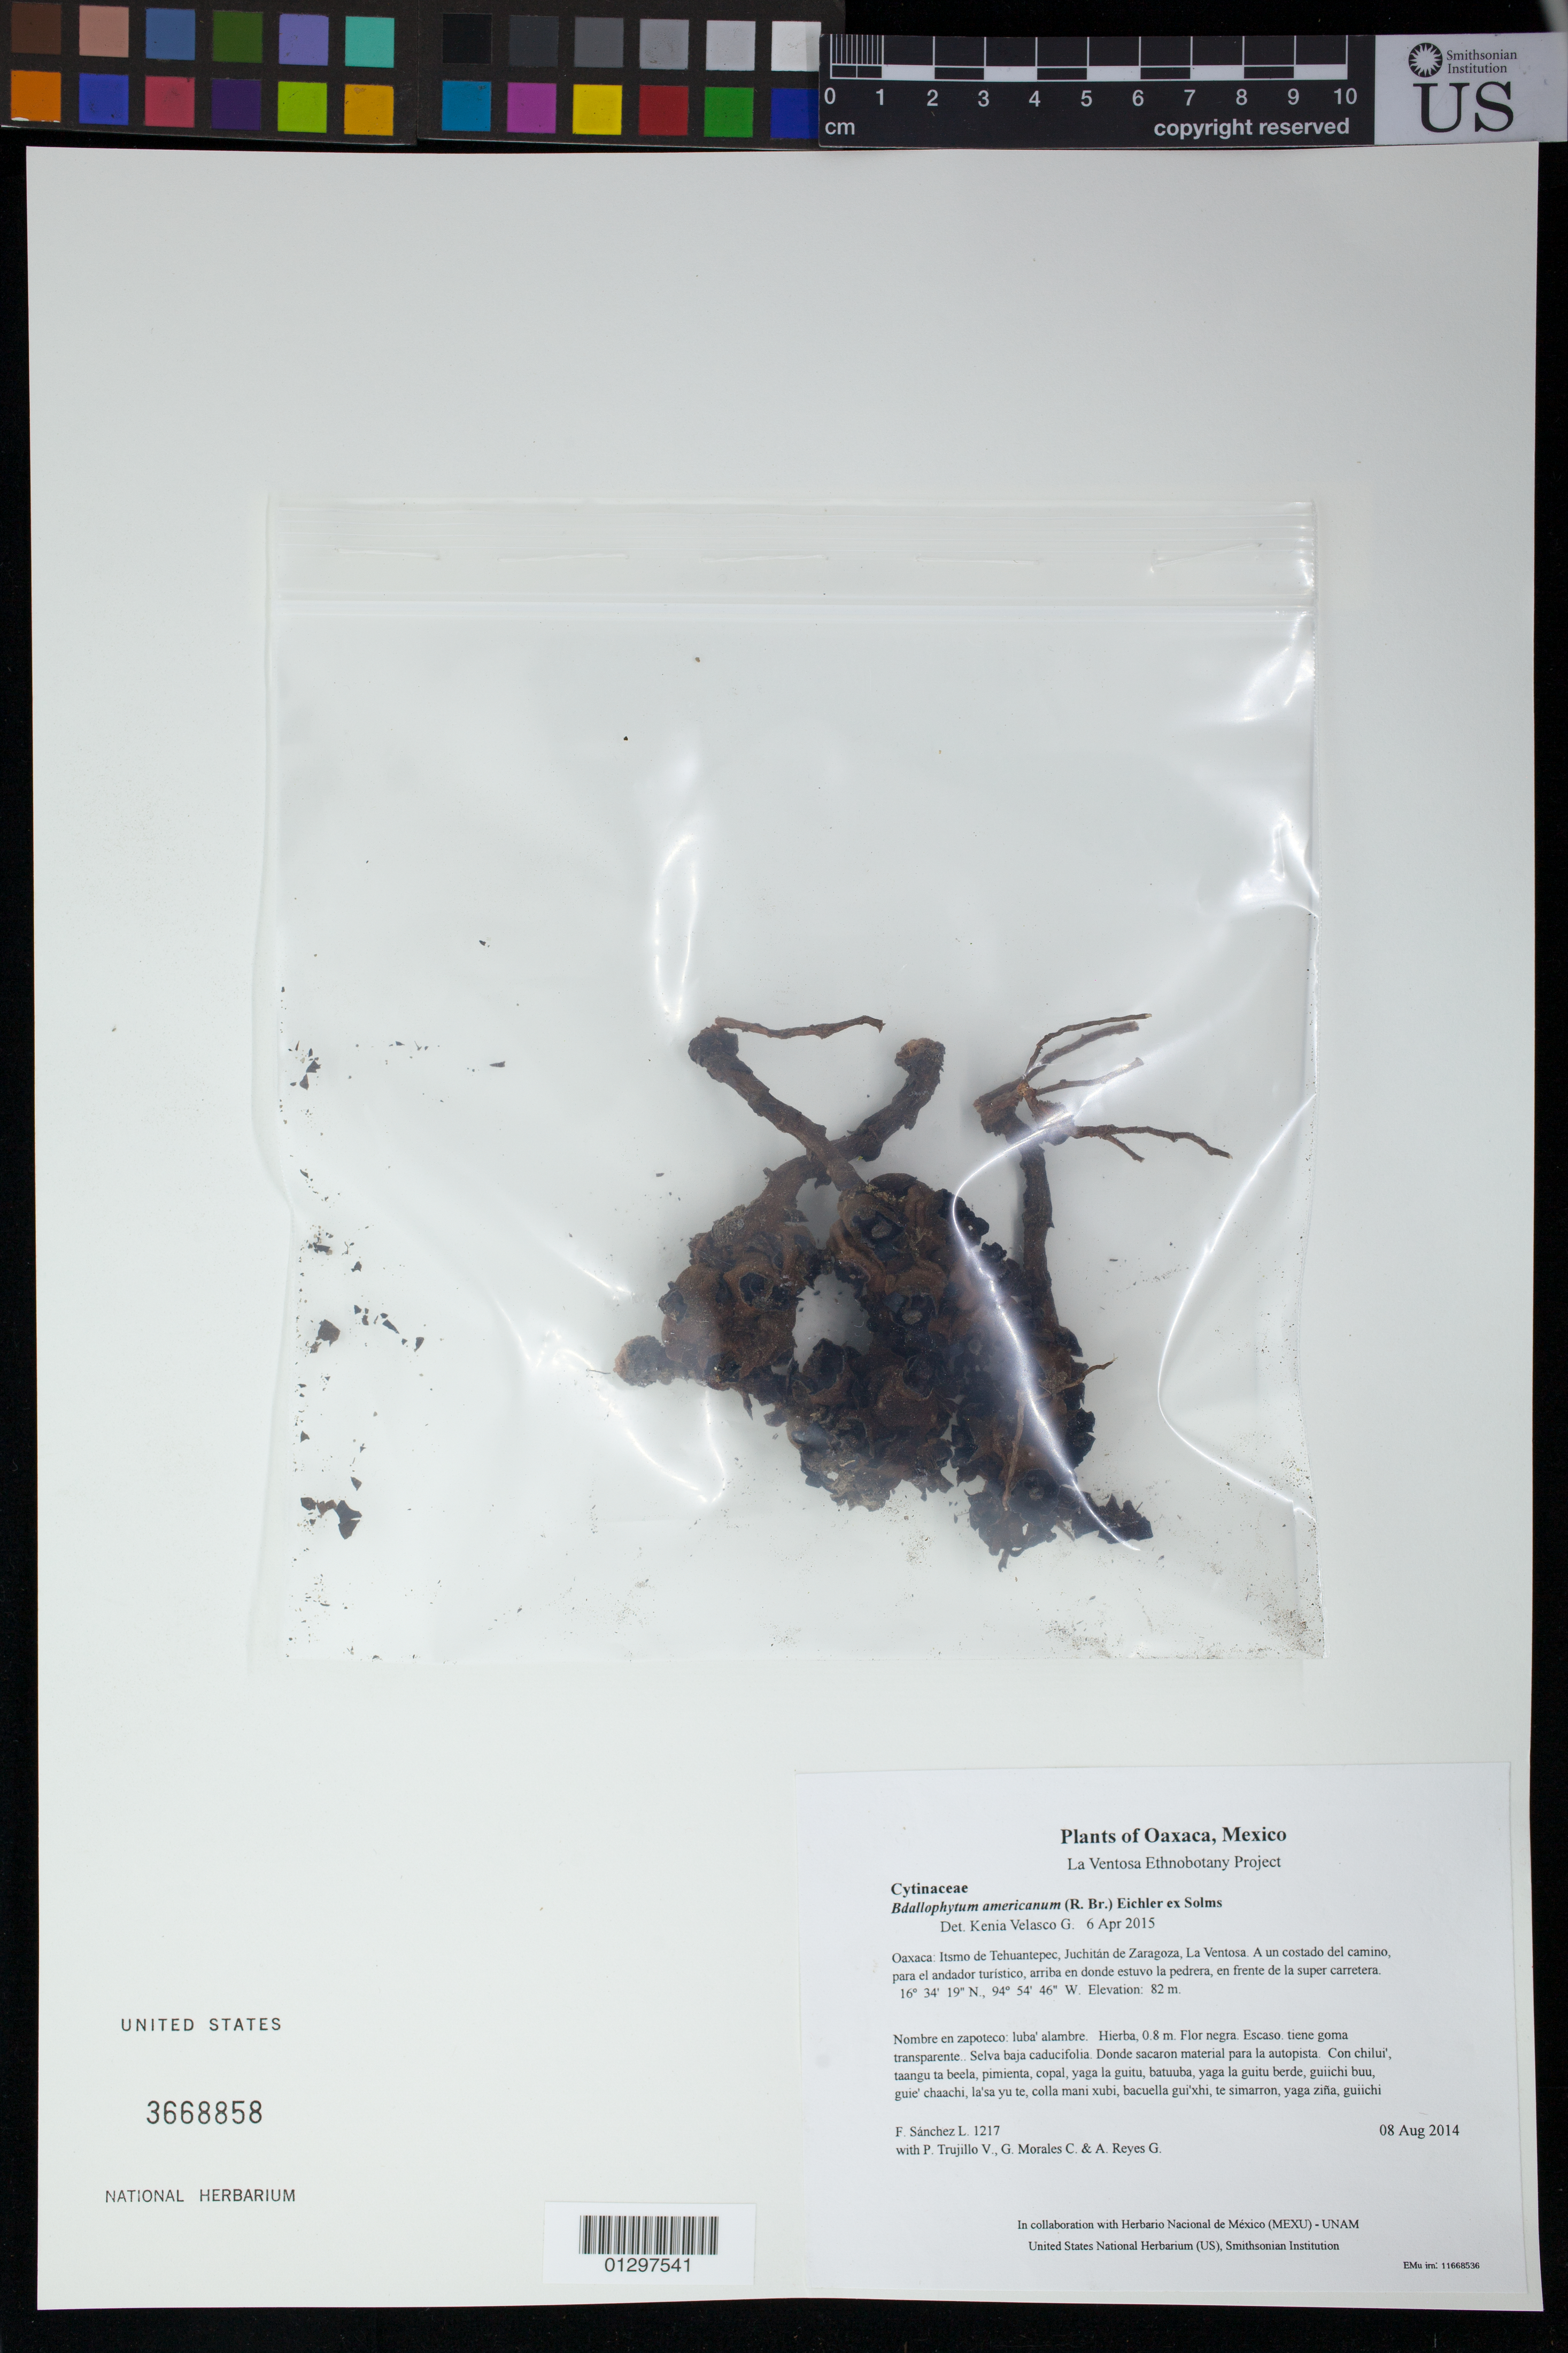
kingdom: Plantae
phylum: Tracheophyta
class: Magnoliopsida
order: Malvales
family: Cytinaceae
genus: Bdallophytum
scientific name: Bdallophytum americanum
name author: (R. Br.) Eichler ex Solms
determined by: Velasco G., Kenia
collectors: F. Sánchez L., P. Trujillo V., G. Morales C. & A. Reyes G.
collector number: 1217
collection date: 2014-08-08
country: Mexico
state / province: Oaxaca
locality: Itsmo de Tehuantepec, Juchitán de Zaragoza, La Ventosa. A un costado del camino, para el andador turístico, arriba en donde estuvo la pedrera, en frente de la super carretera.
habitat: Selva baja caducifolia. Donde sacaron material para la autopista.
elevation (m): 82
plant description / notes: MEXU, US; Yaga huiini. 0.8 m. Guie' nayaase. Huaxie'.; parasito de palo mulato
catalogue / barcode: US 3668858